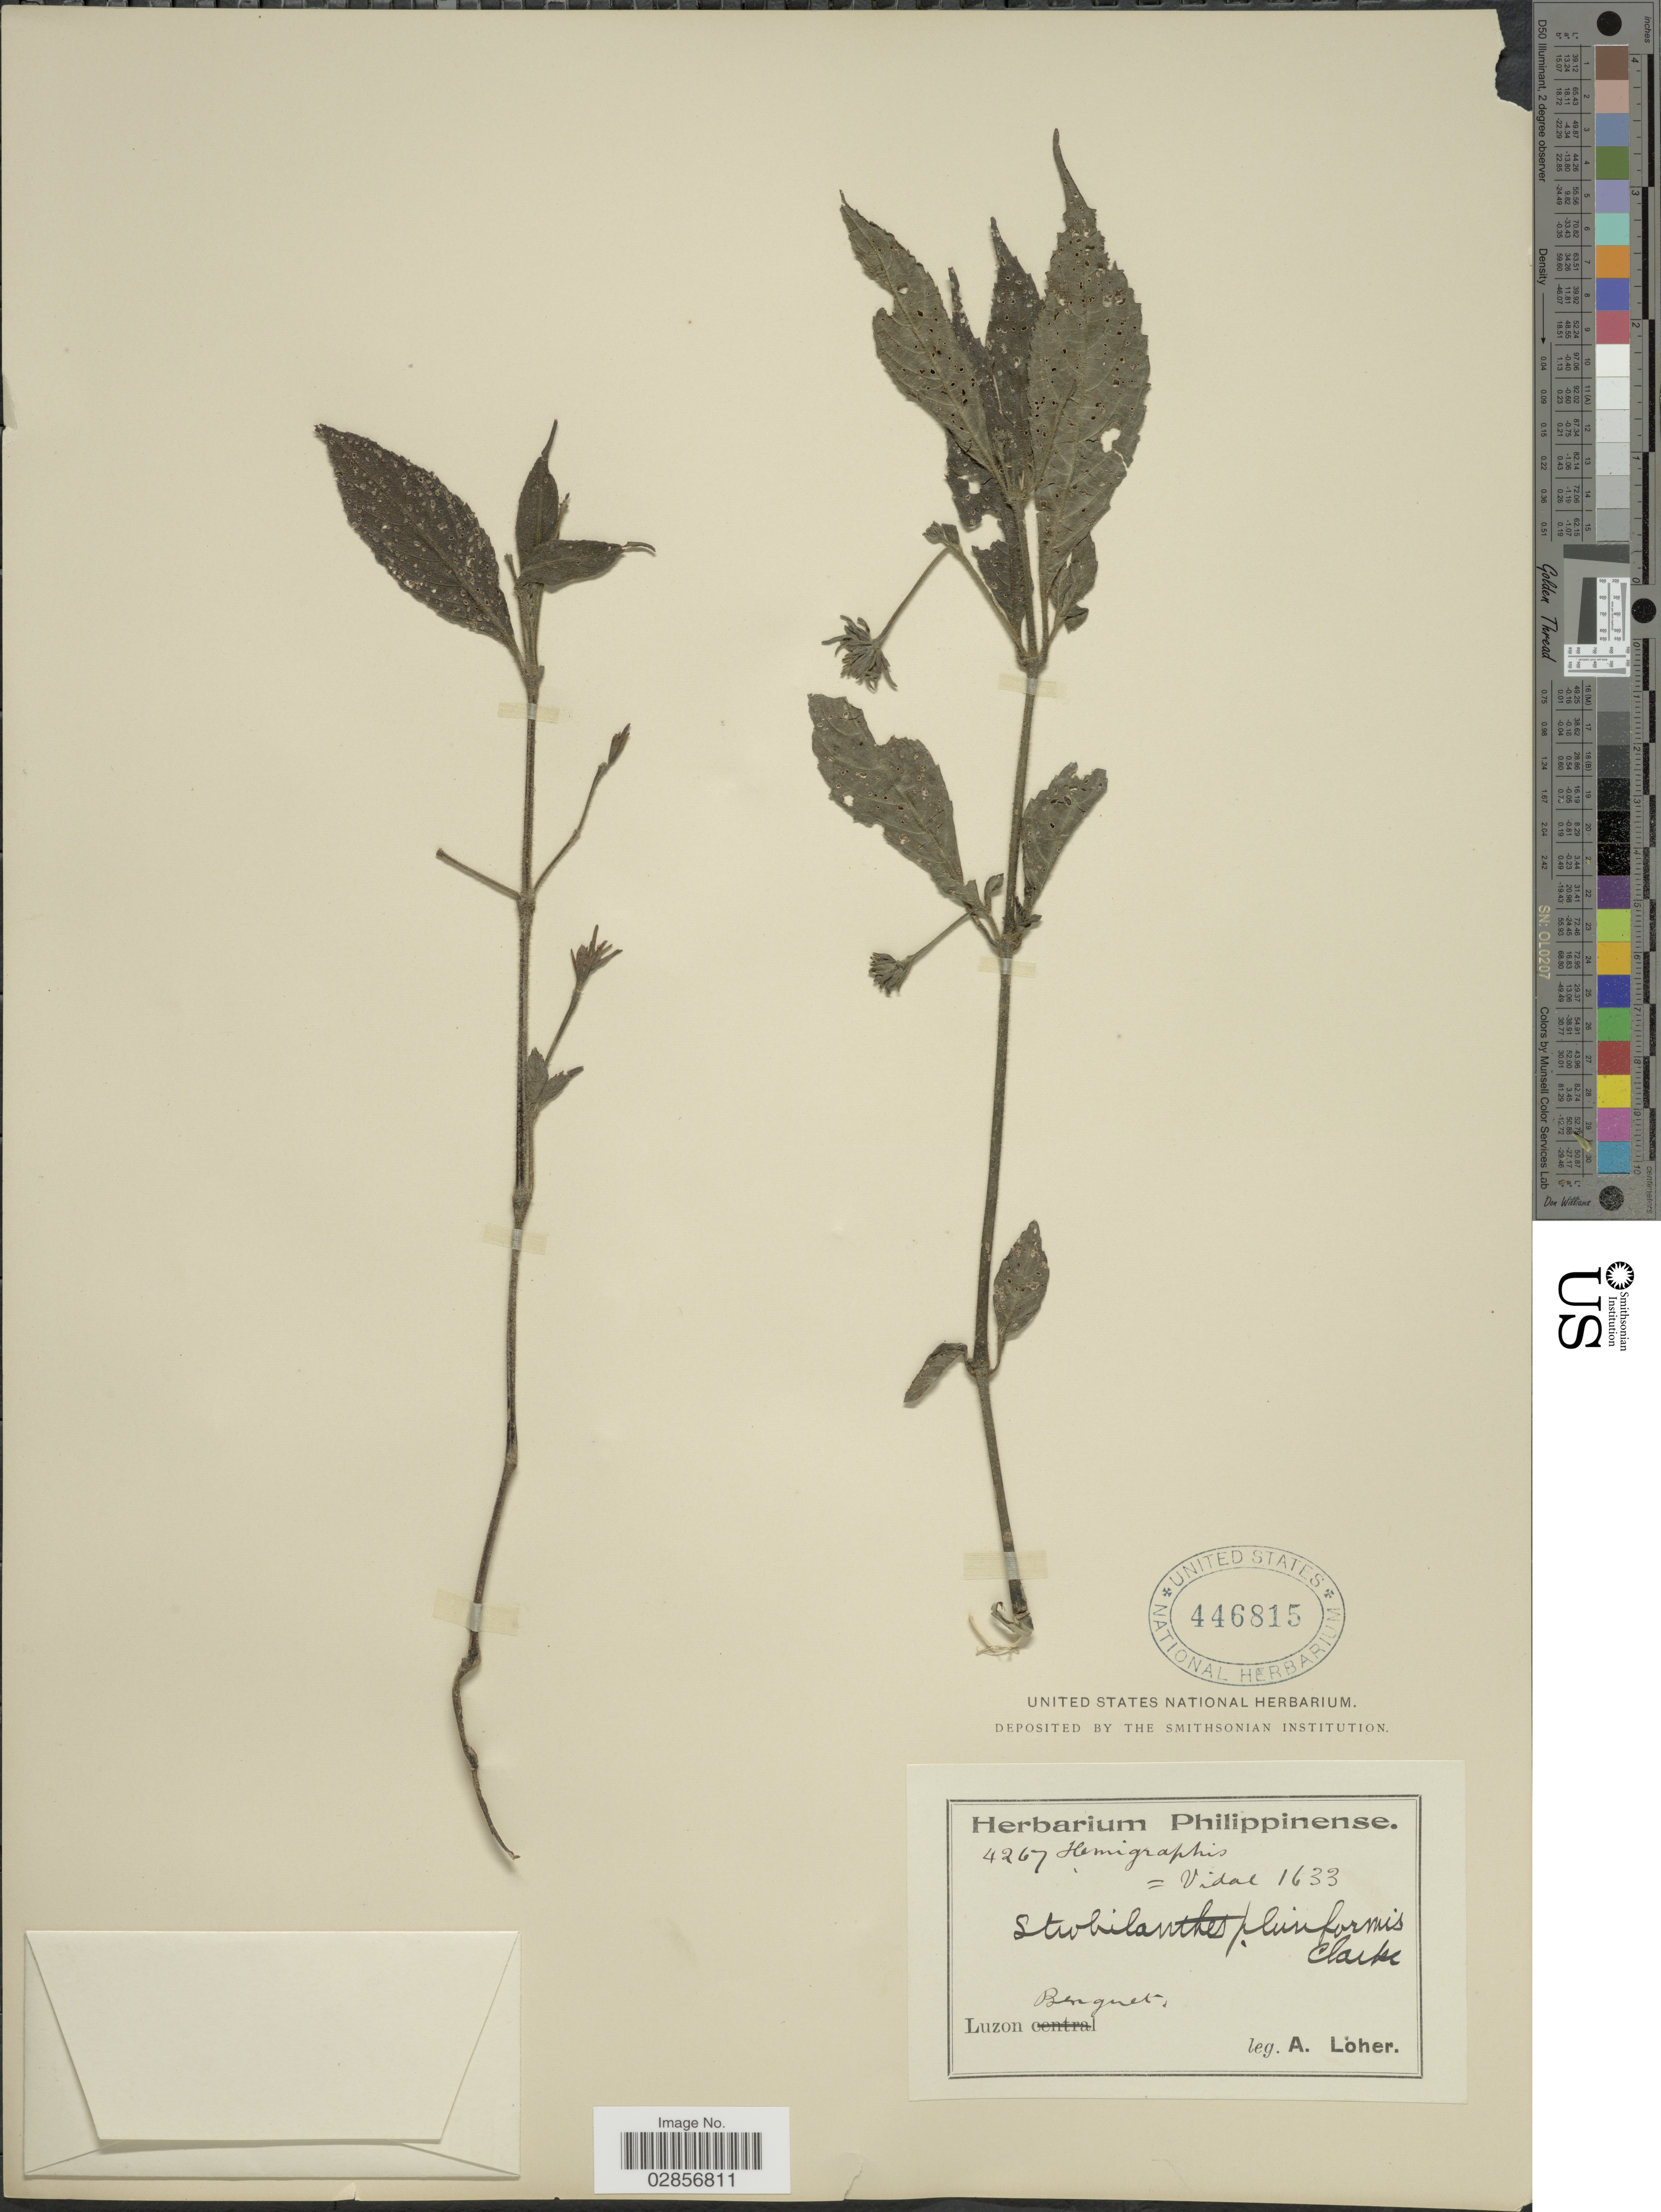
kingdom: Plantae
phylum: Tracheophyta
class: Magnoliopsida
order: Lamiales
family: Acanthaceae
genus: Strobilanthes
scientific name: Strobilanthes pluriformis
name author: C.B. Clarke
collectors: A. Loher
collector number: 4267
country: Philippines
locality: Luzon. Benguet.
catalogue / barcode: US 446815